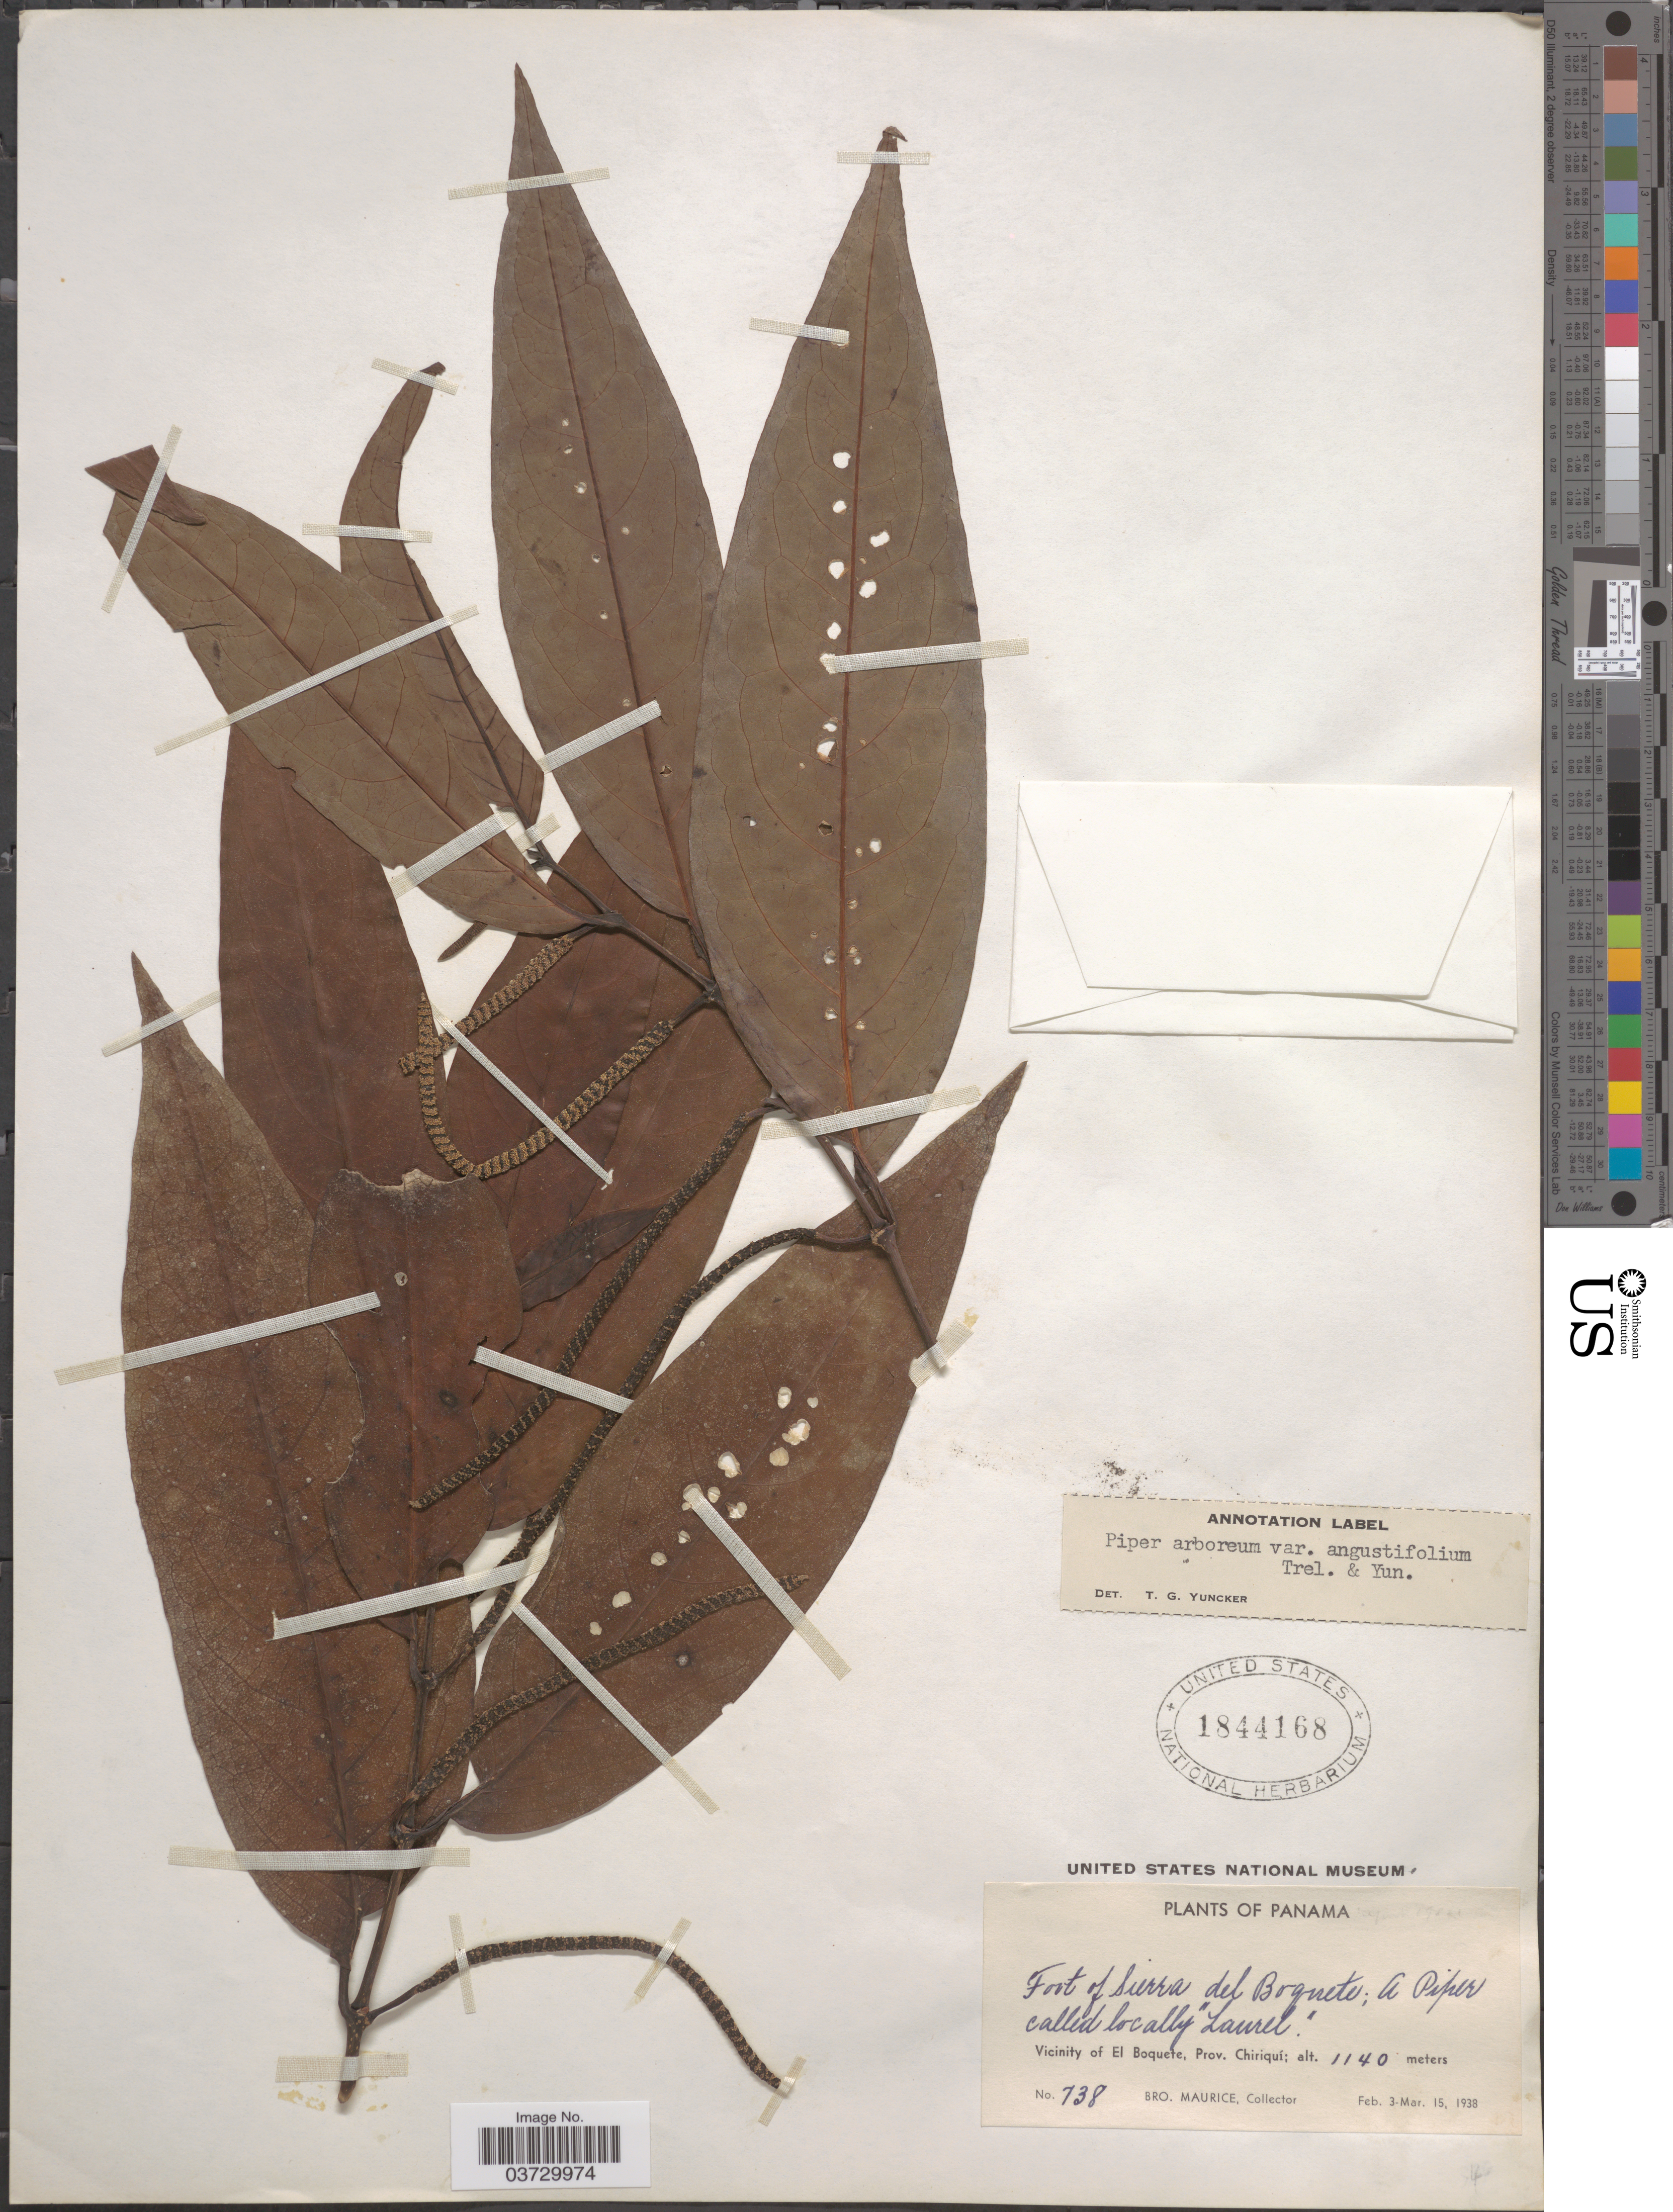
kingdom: Plantae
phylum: Tracheophyta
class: Magnoliopsida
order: Piperales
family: Piperaceae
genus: Piper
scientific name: Piper arboreum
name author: Aubl.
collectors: B. Maurice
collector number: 738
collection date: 1938-02-03/1938-03-15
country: Panama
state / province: Chiriqui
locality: Foot of Sierra del Boquete. Vicinity of El Boquete.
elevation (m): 1140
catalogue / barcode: US 1844168